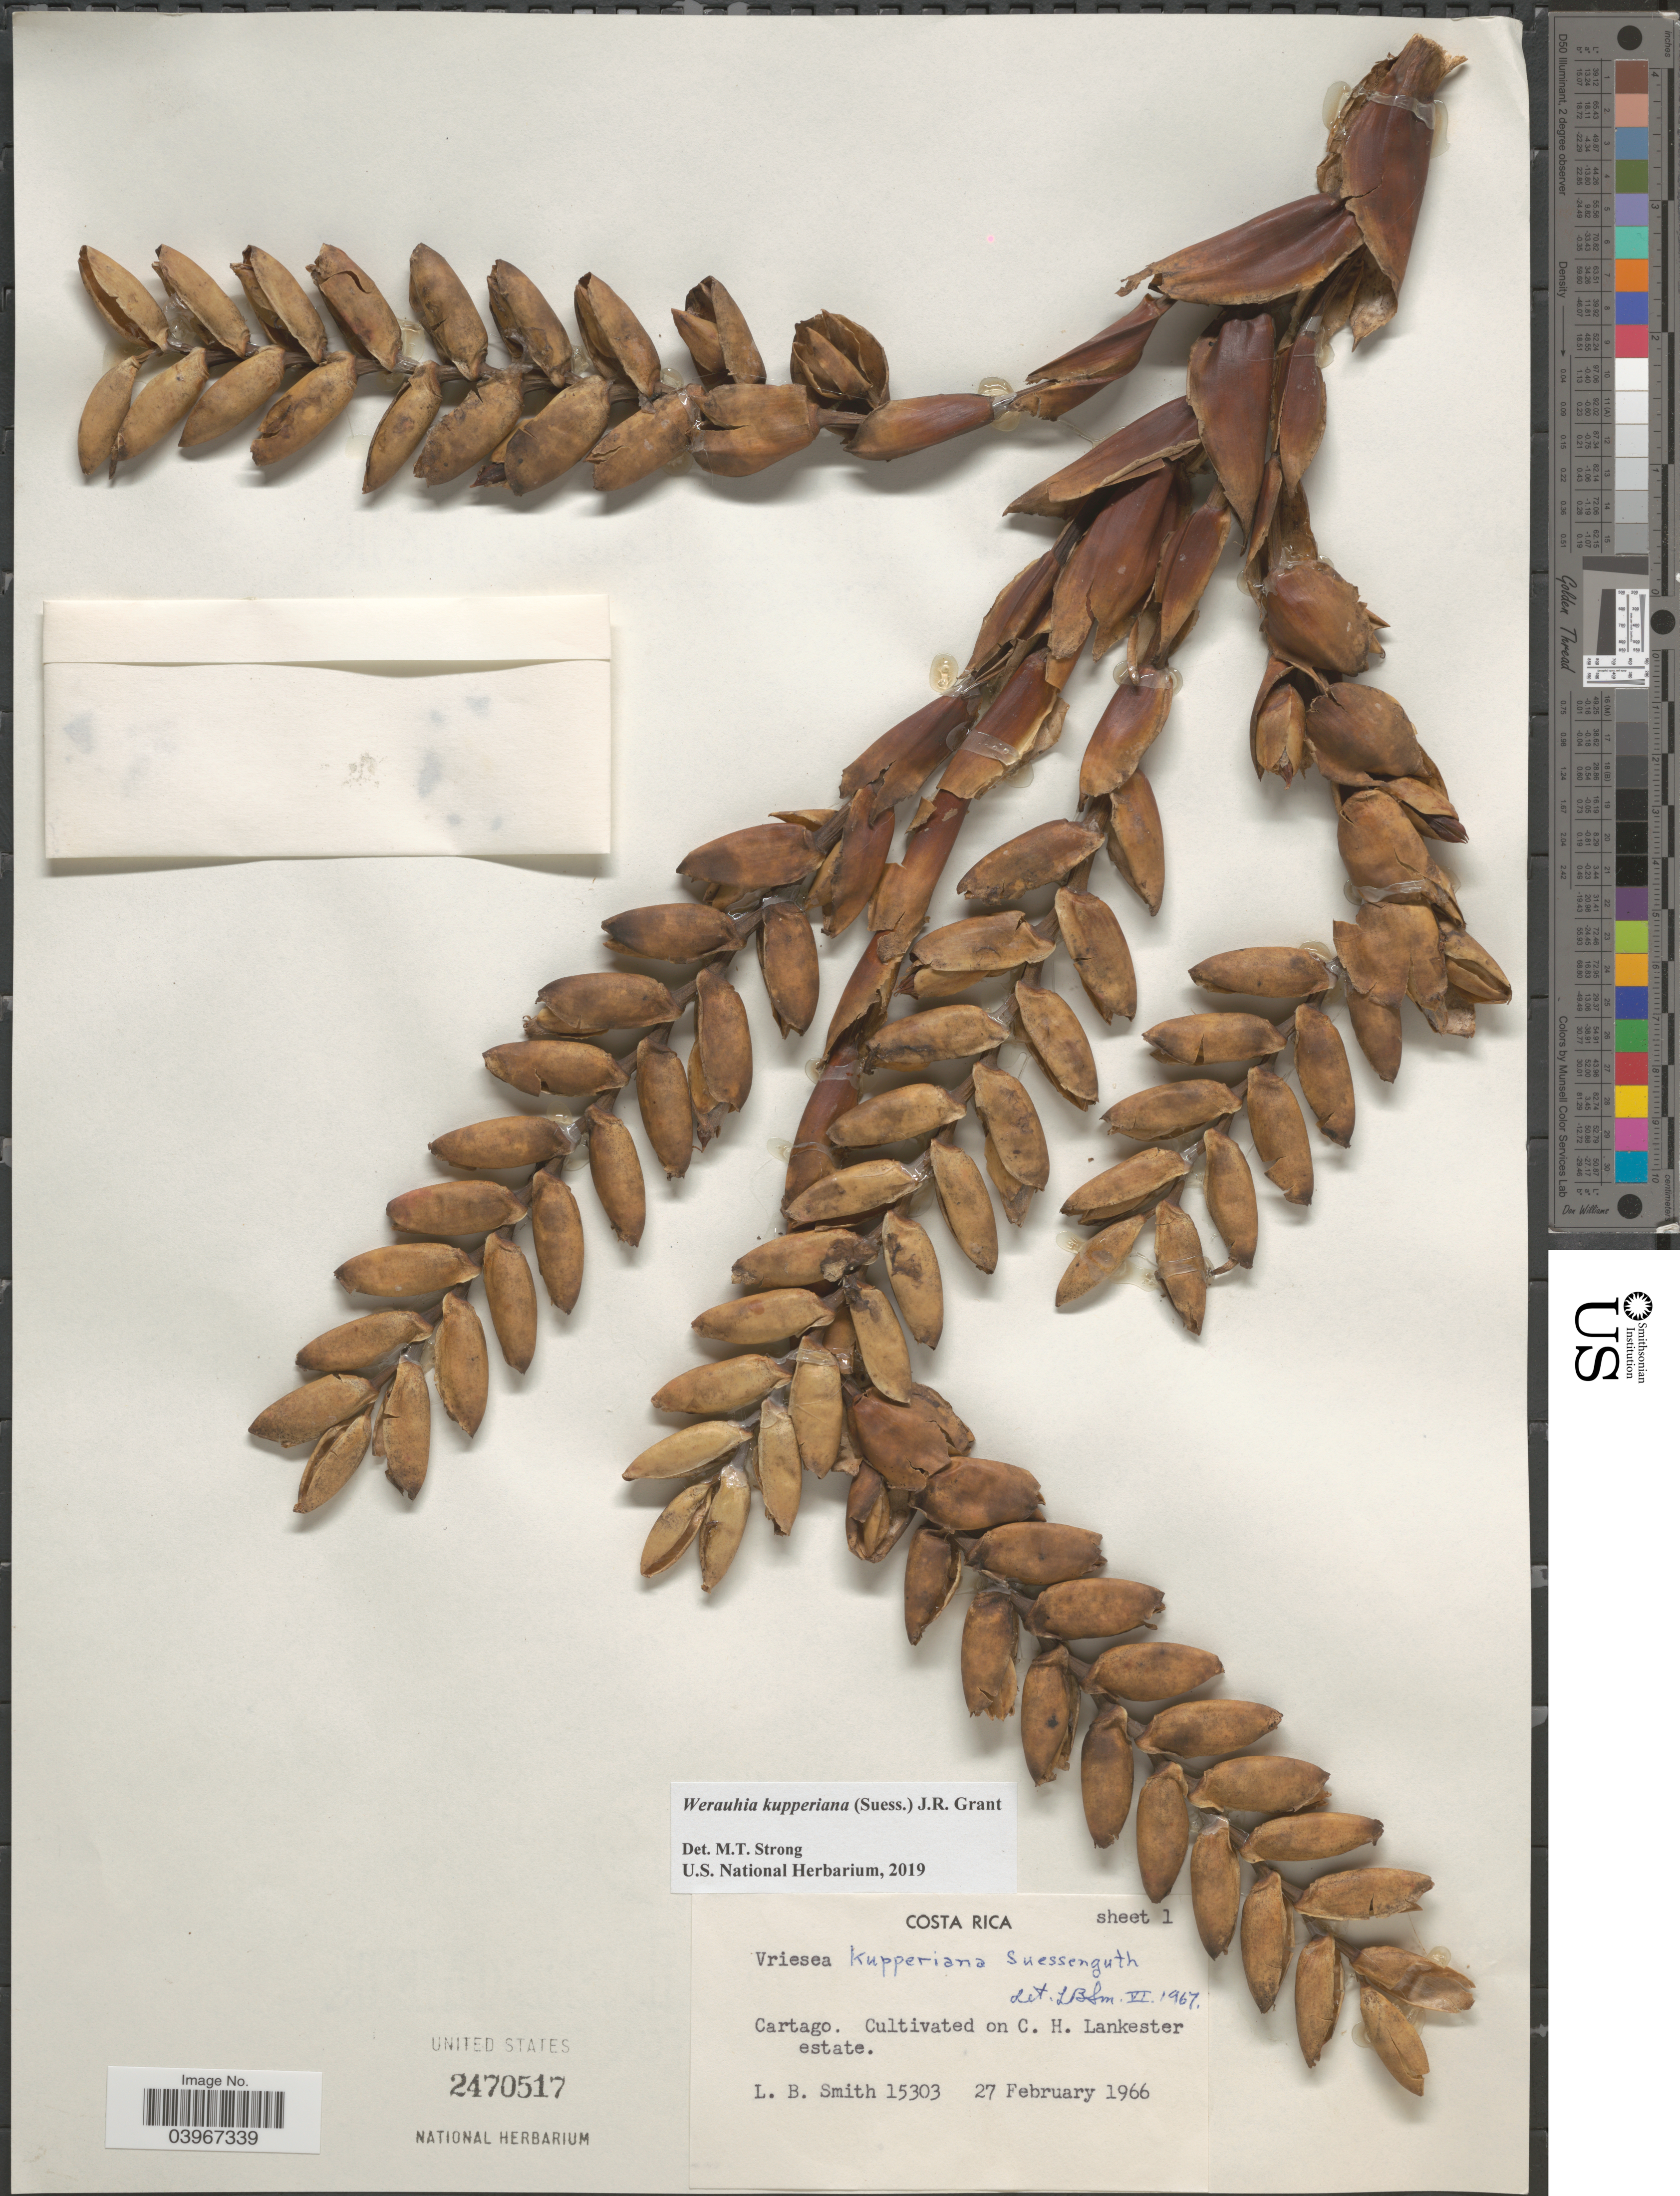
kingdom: Plantae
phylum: Tracheophyta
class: Liliopsida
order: Poales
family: Bromeliaceae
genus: Werauhia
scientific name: Werauhia kupperiana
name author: (Suess.) J.R. Grant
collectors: L. Smith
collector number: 15303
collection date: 1966-02-27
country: Costa Rica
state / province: Cartago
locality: Cultivated on C. H. Lankester estate.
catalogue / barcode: US 2470517